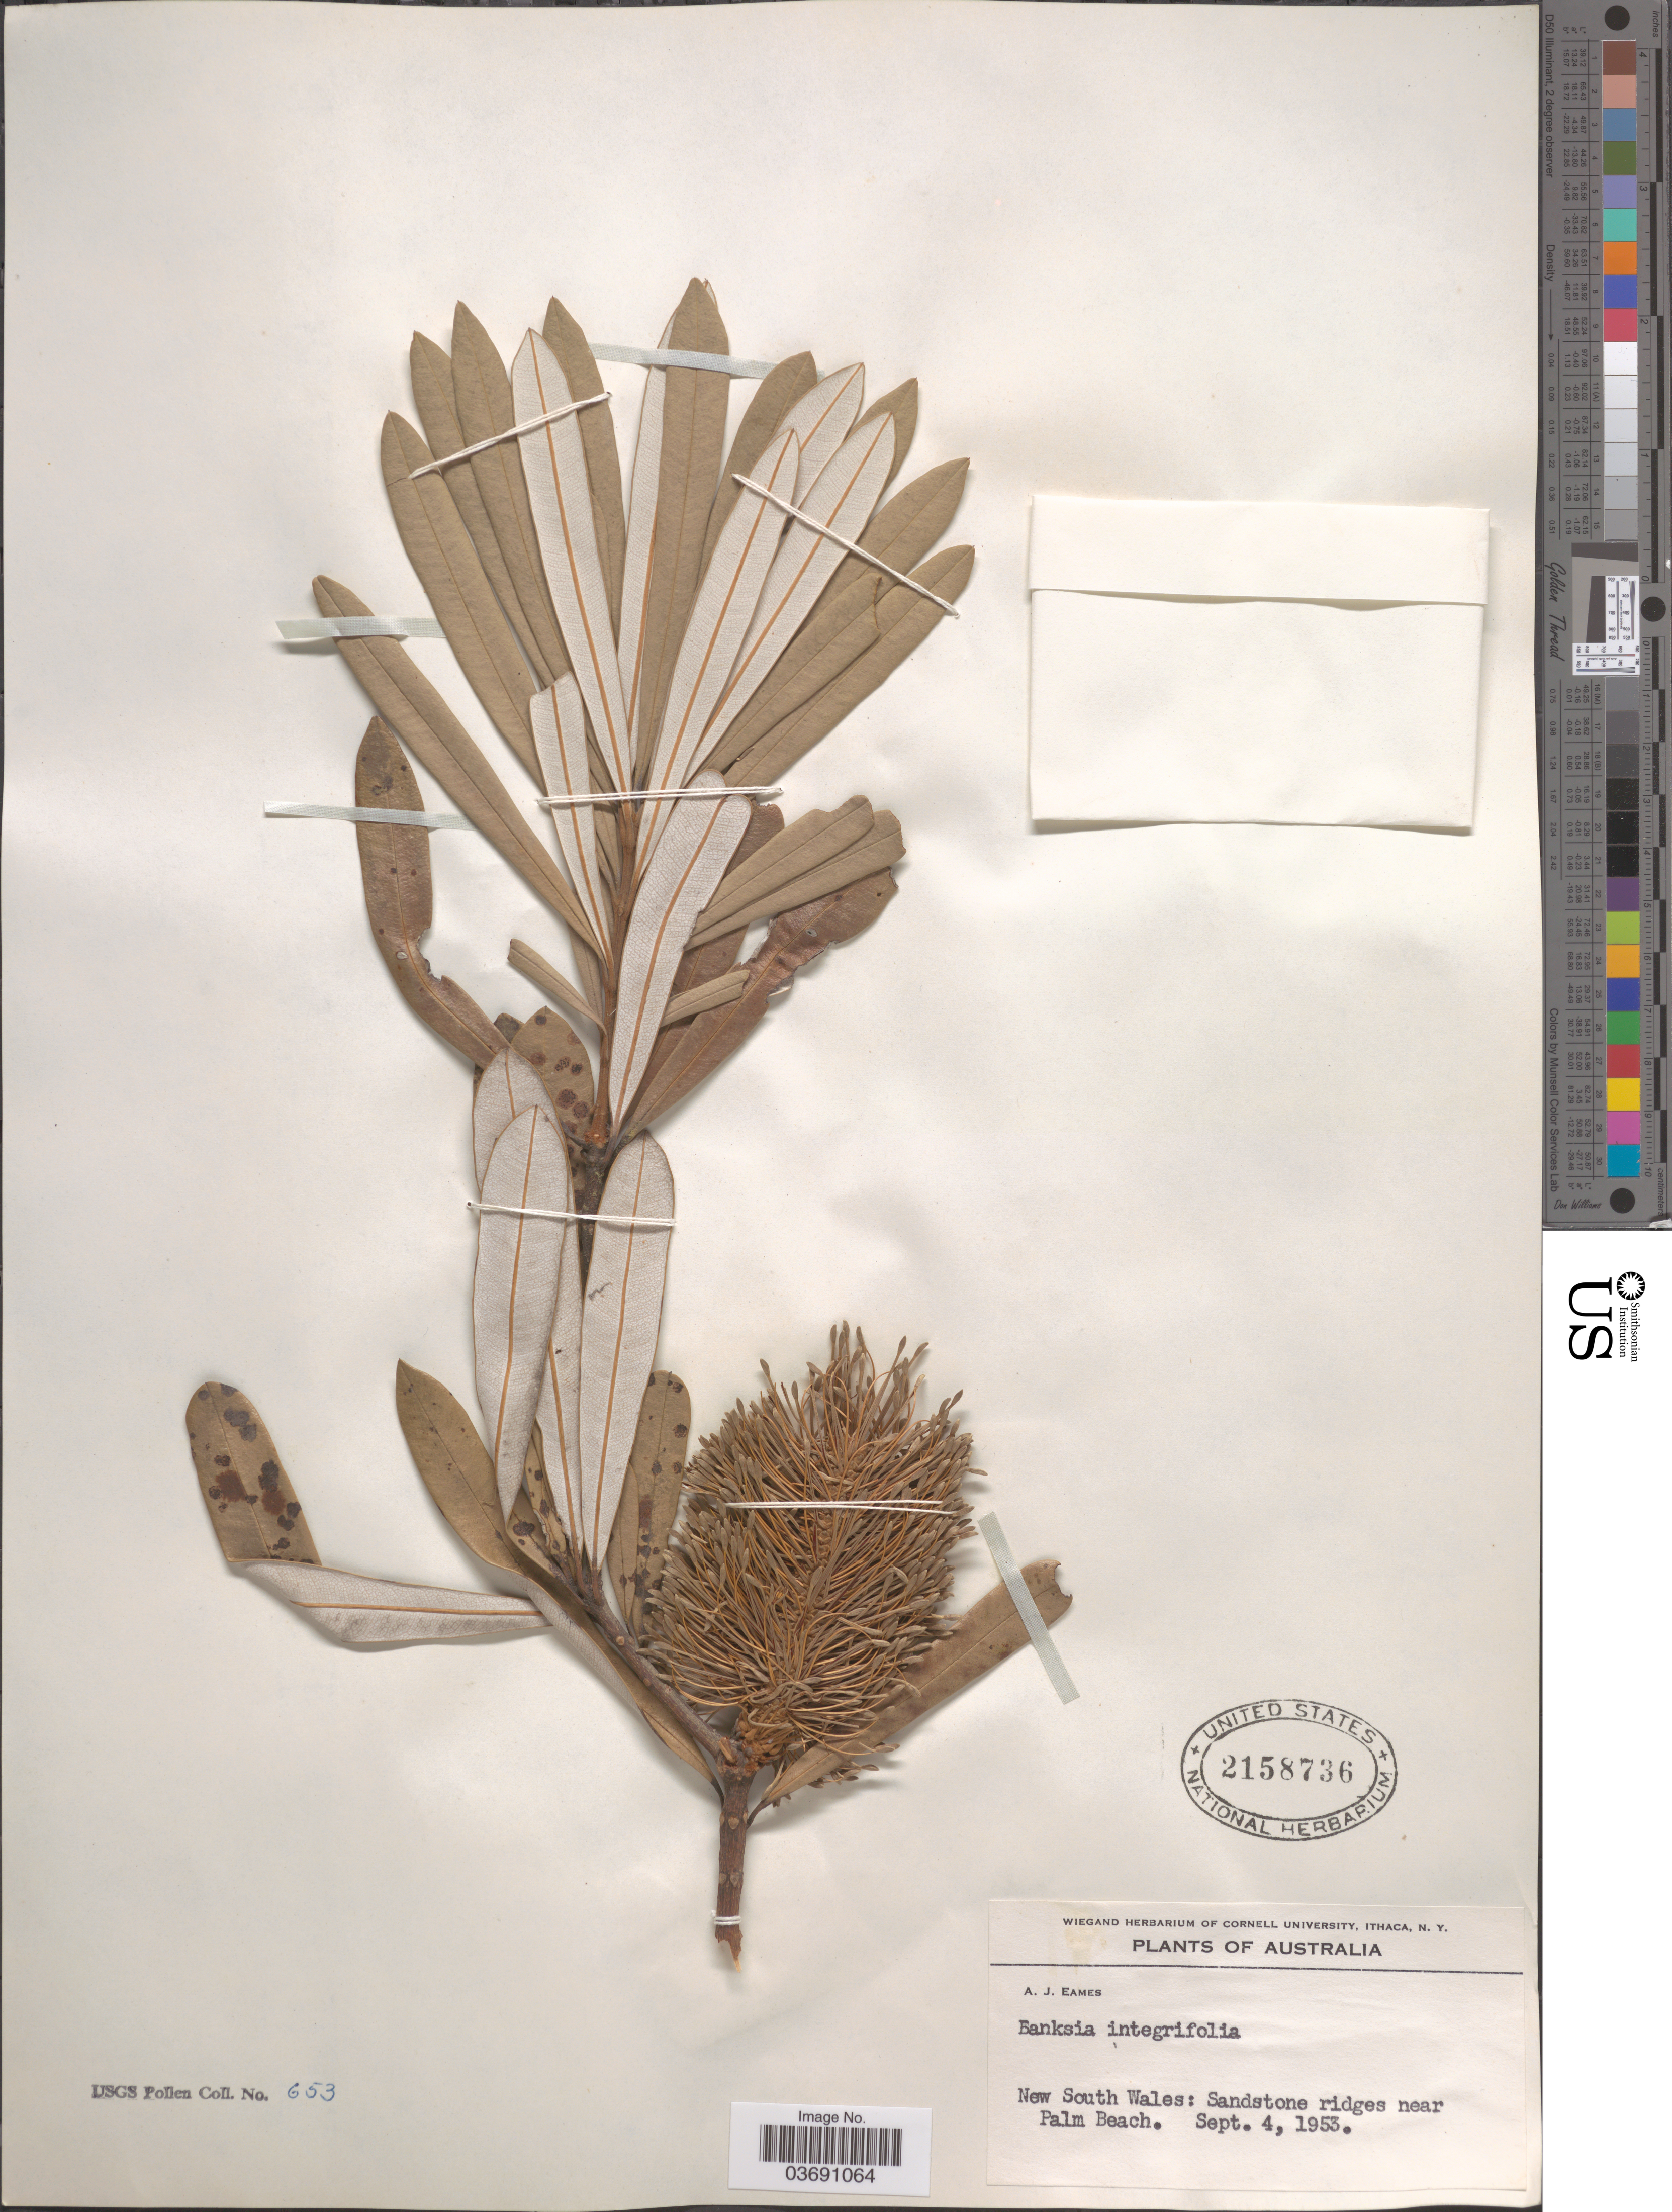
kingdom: Plantae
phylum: Tracheophyta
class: Magnoliopsida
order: Proteales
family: Proteaceae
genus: Banksia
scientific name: Banksia integrifolia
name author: L. f.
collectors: A. J. Eames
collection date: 1953-09-04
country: Australia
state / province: New South Wales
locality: Sandstone ridges near Palm Beach.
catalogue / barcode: US 2158736